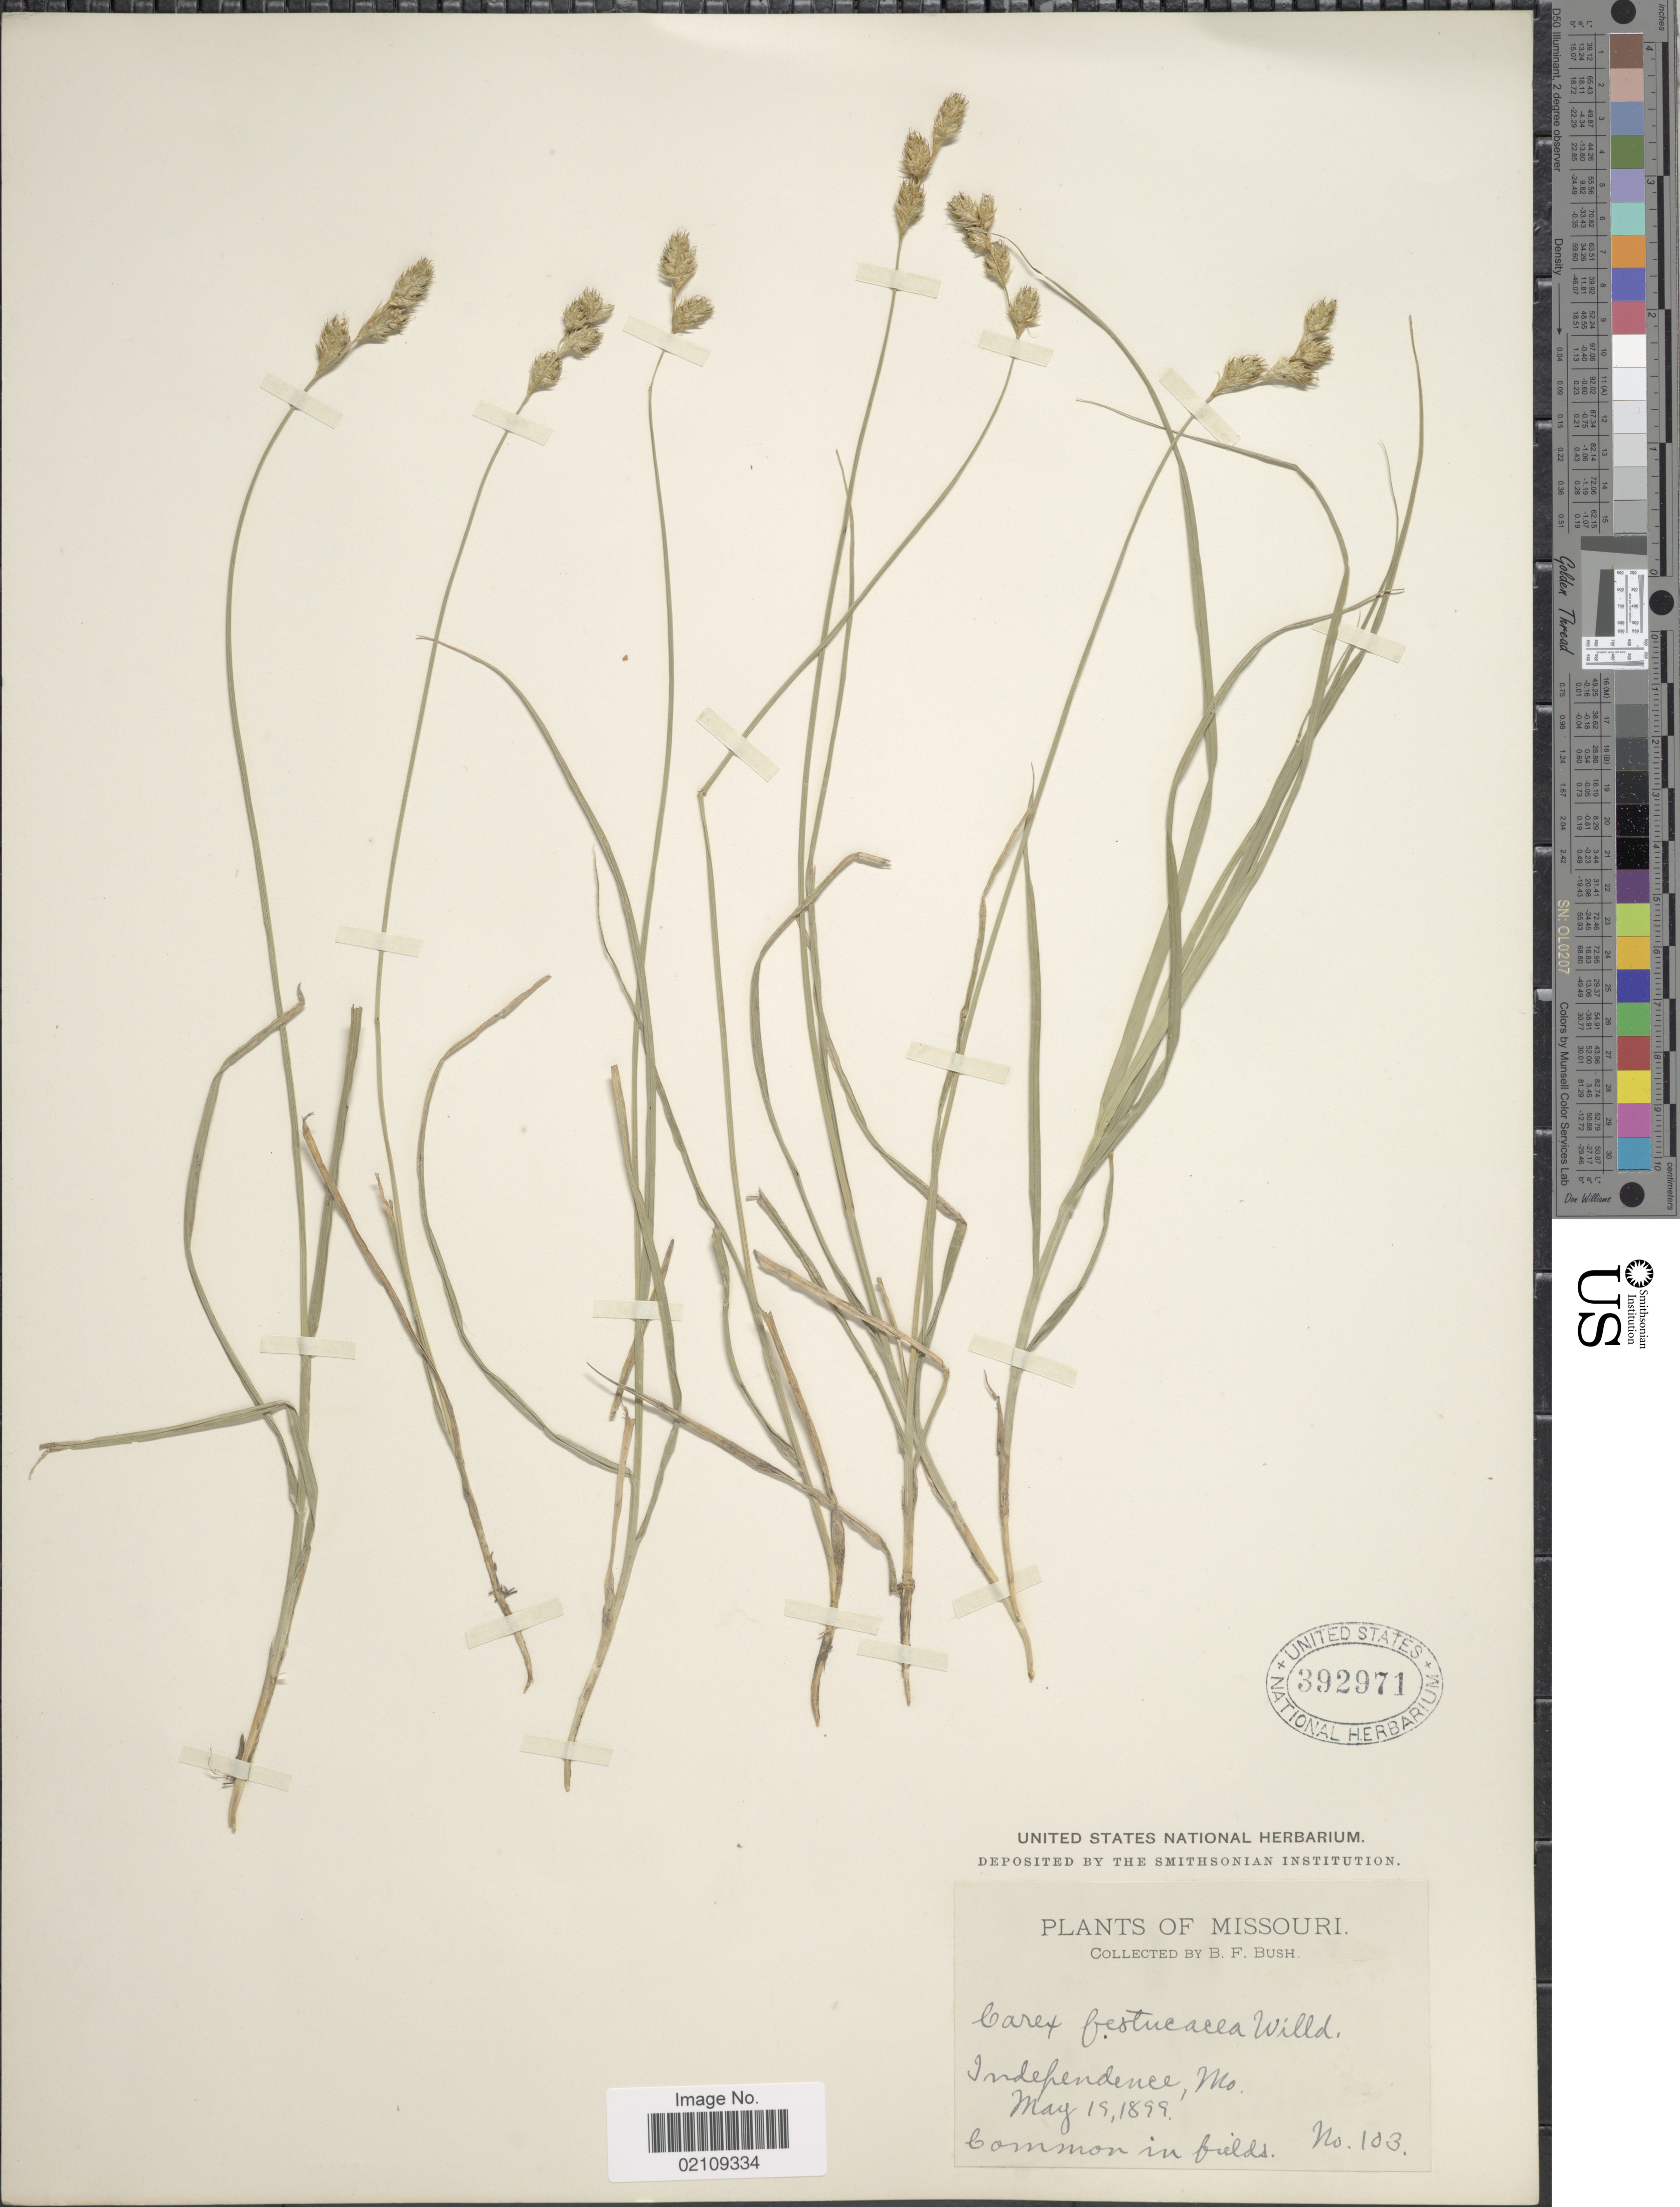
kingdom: Plantae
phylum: Tracheophyta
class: Liliopsida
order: Poales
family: Cyperaceae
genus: Carex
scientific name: Carex festucacea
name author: Willd.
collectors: B. F. Bush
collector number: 103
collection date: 1899-05-19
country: United States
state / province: Missouri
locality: Independence, Common in fields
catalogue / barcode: US 392971